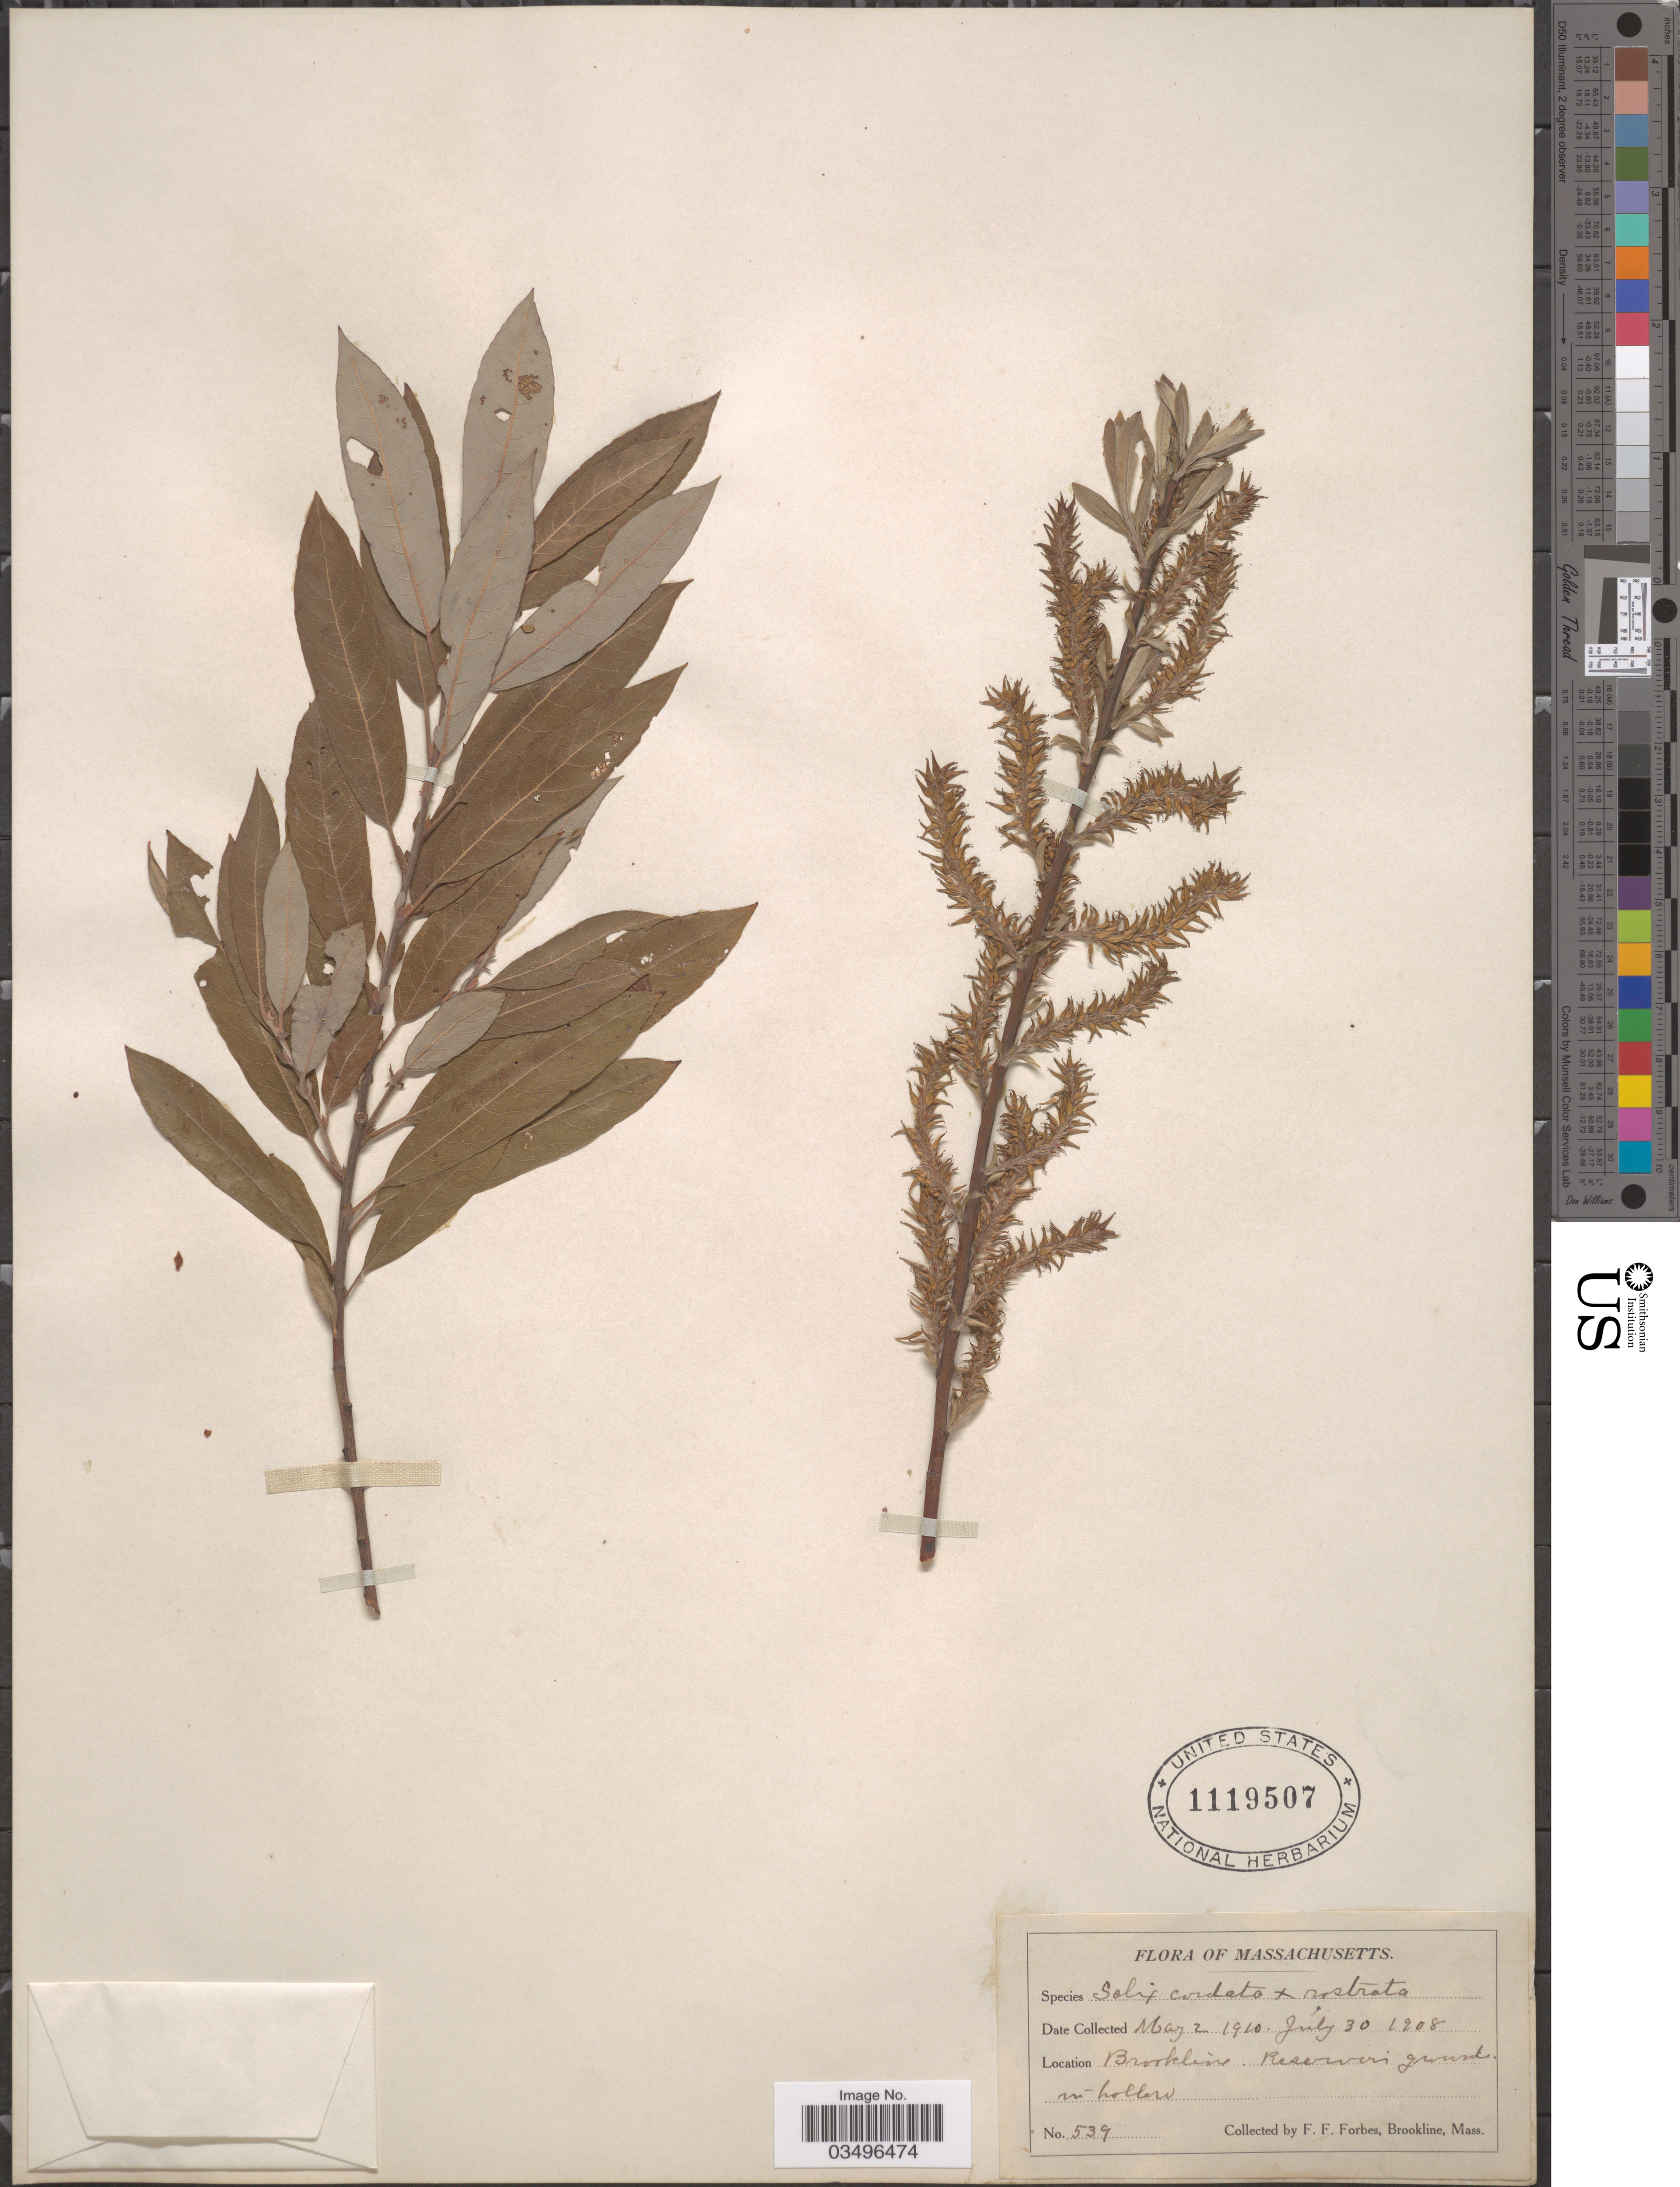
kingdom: Plantae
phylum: Tracheophyta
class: Magnoliopsida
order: Malpighiales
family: Salicaceae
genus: Salix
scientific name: Salix cordata x S. rostrata Thuill.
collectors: F. Forbes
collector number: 539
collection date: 1908-07-30/1910-05-02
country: United States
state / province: Massachusetts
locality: Brookline. Reservoir ground. in hollow.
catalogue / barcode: US 1119507